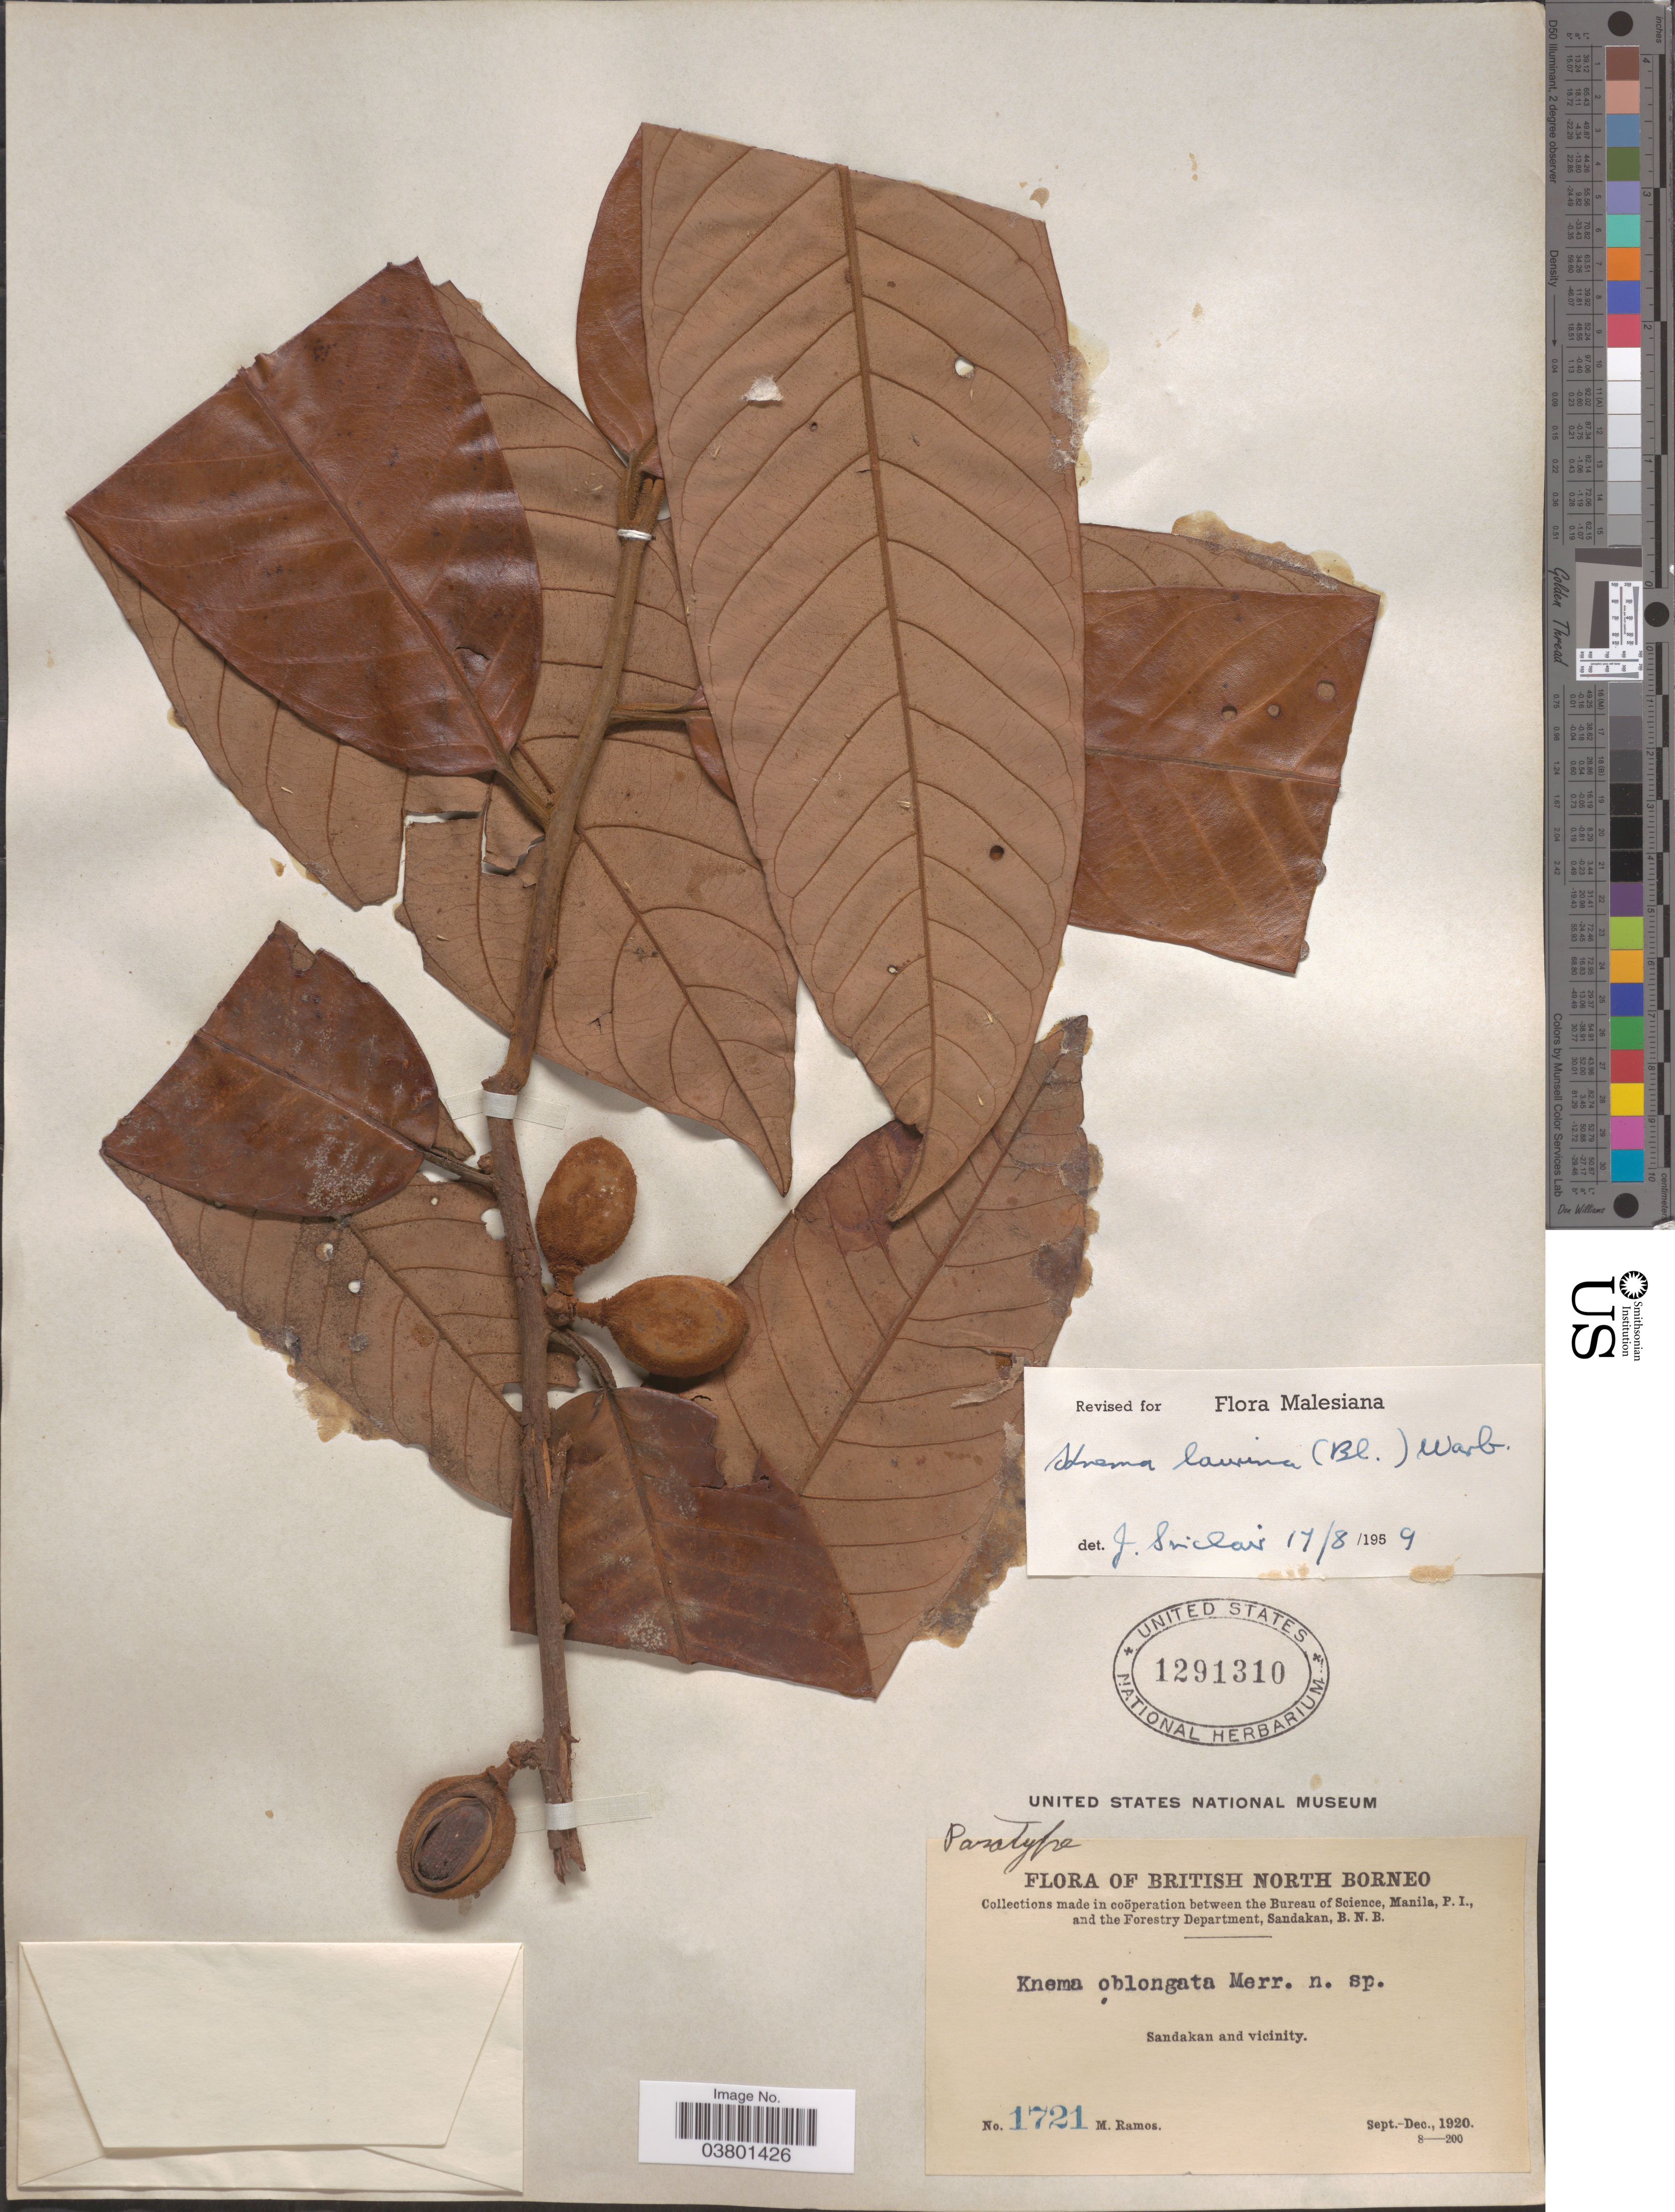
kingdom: Plantae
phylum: Tracheophyta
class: Magnoliopsida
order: Magnoliales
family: Myristicaceae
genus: Knema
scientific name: Knema oblongata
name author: Merr.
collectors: M. Ramos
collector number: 1721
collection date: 1920-09/1920-12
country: Malaysia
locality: British North Borneo. Sandakan and vicinity.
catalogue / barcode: US 1291310